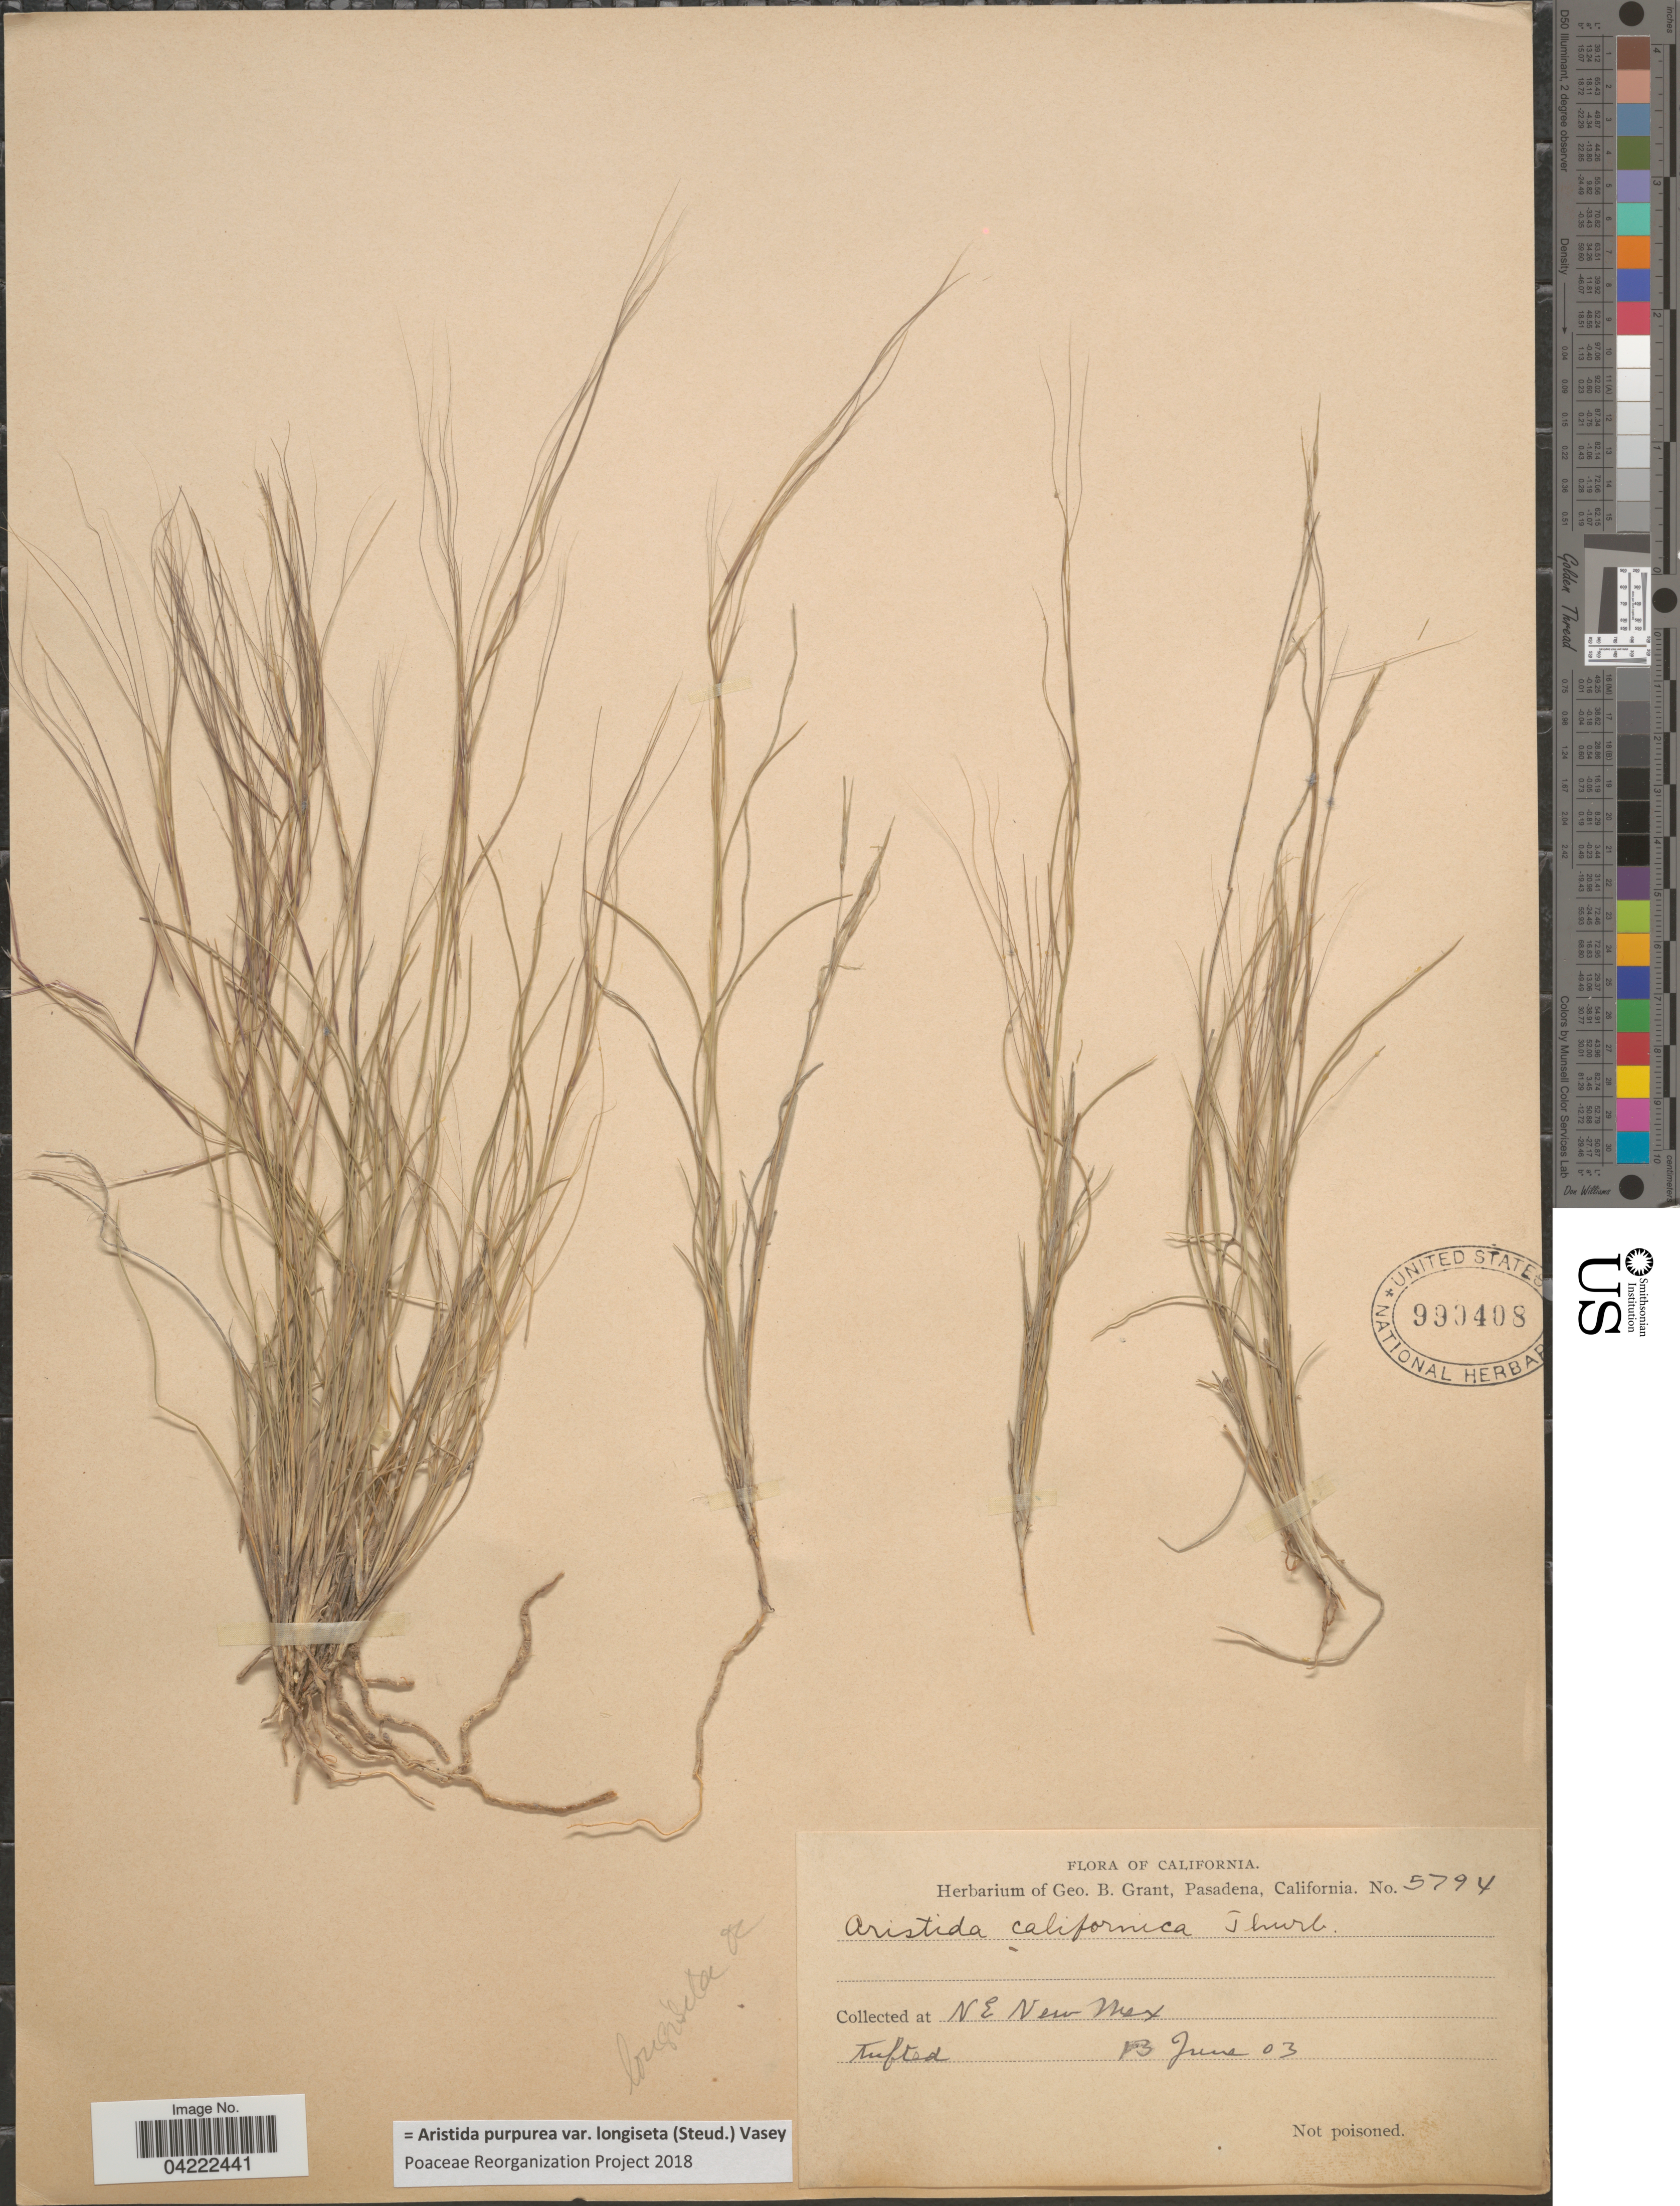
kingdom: Plantae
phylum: Tracheophyta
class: Liliopsida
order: Poales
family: Poaceae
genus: Aristida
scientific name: Aristida purpurea var. longiseta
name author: (Steud.) Vasey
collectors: ex herb. Geo. B. Grant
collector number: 5794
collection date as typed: Transcribed d/m/y: 13/6/3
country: United States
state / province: California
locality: N E New Mex.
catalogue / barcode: US 990408